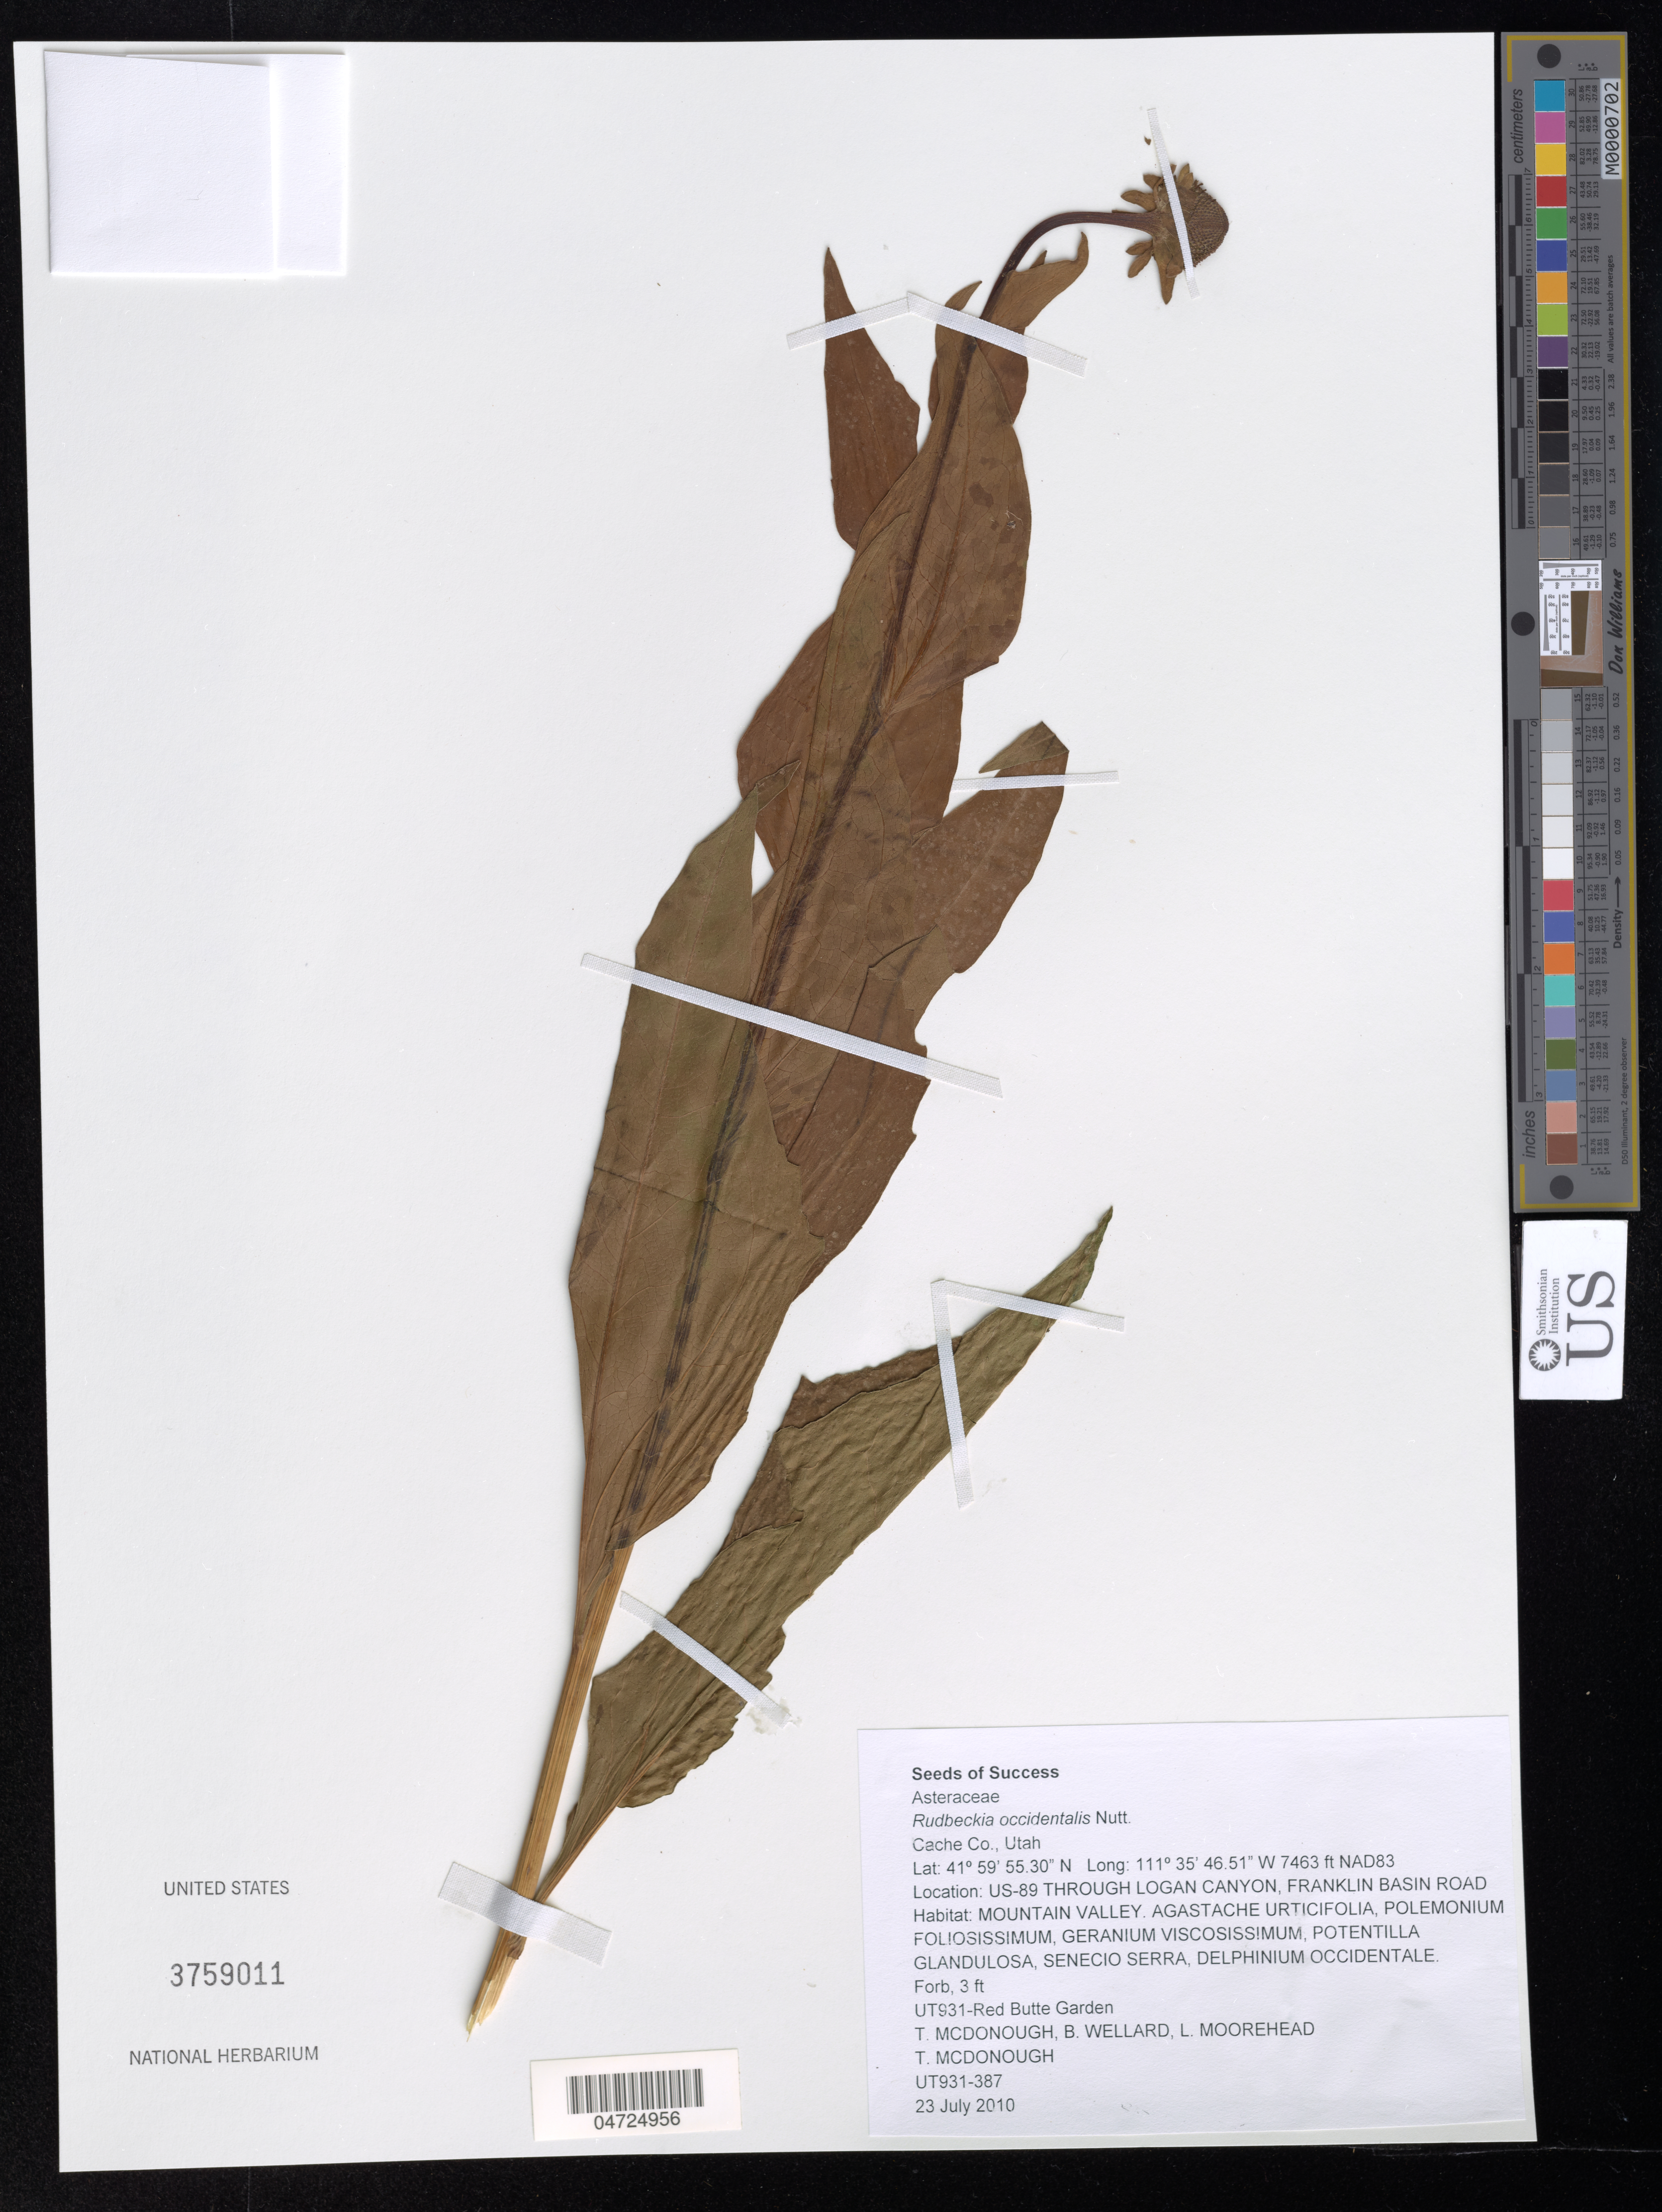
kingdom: Plantae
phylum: Tracheophyta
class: Magnoliopsida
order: Asterales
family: Asteraceae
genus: Rudbeckia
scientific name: Rudbeckia occidentalis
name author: Nutt.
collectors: T. McDonough, B. Wellard & L. Moorehead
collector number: UT931-387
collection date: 2010-07-23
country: United States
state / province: Utah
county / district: Cache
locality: Cache Co. NAD83. US-89 through Logan Canyon, Franklin Basin road. Mountain valley. UT931-Red Butte Garden.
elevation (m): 2275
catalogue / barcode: US 3759011